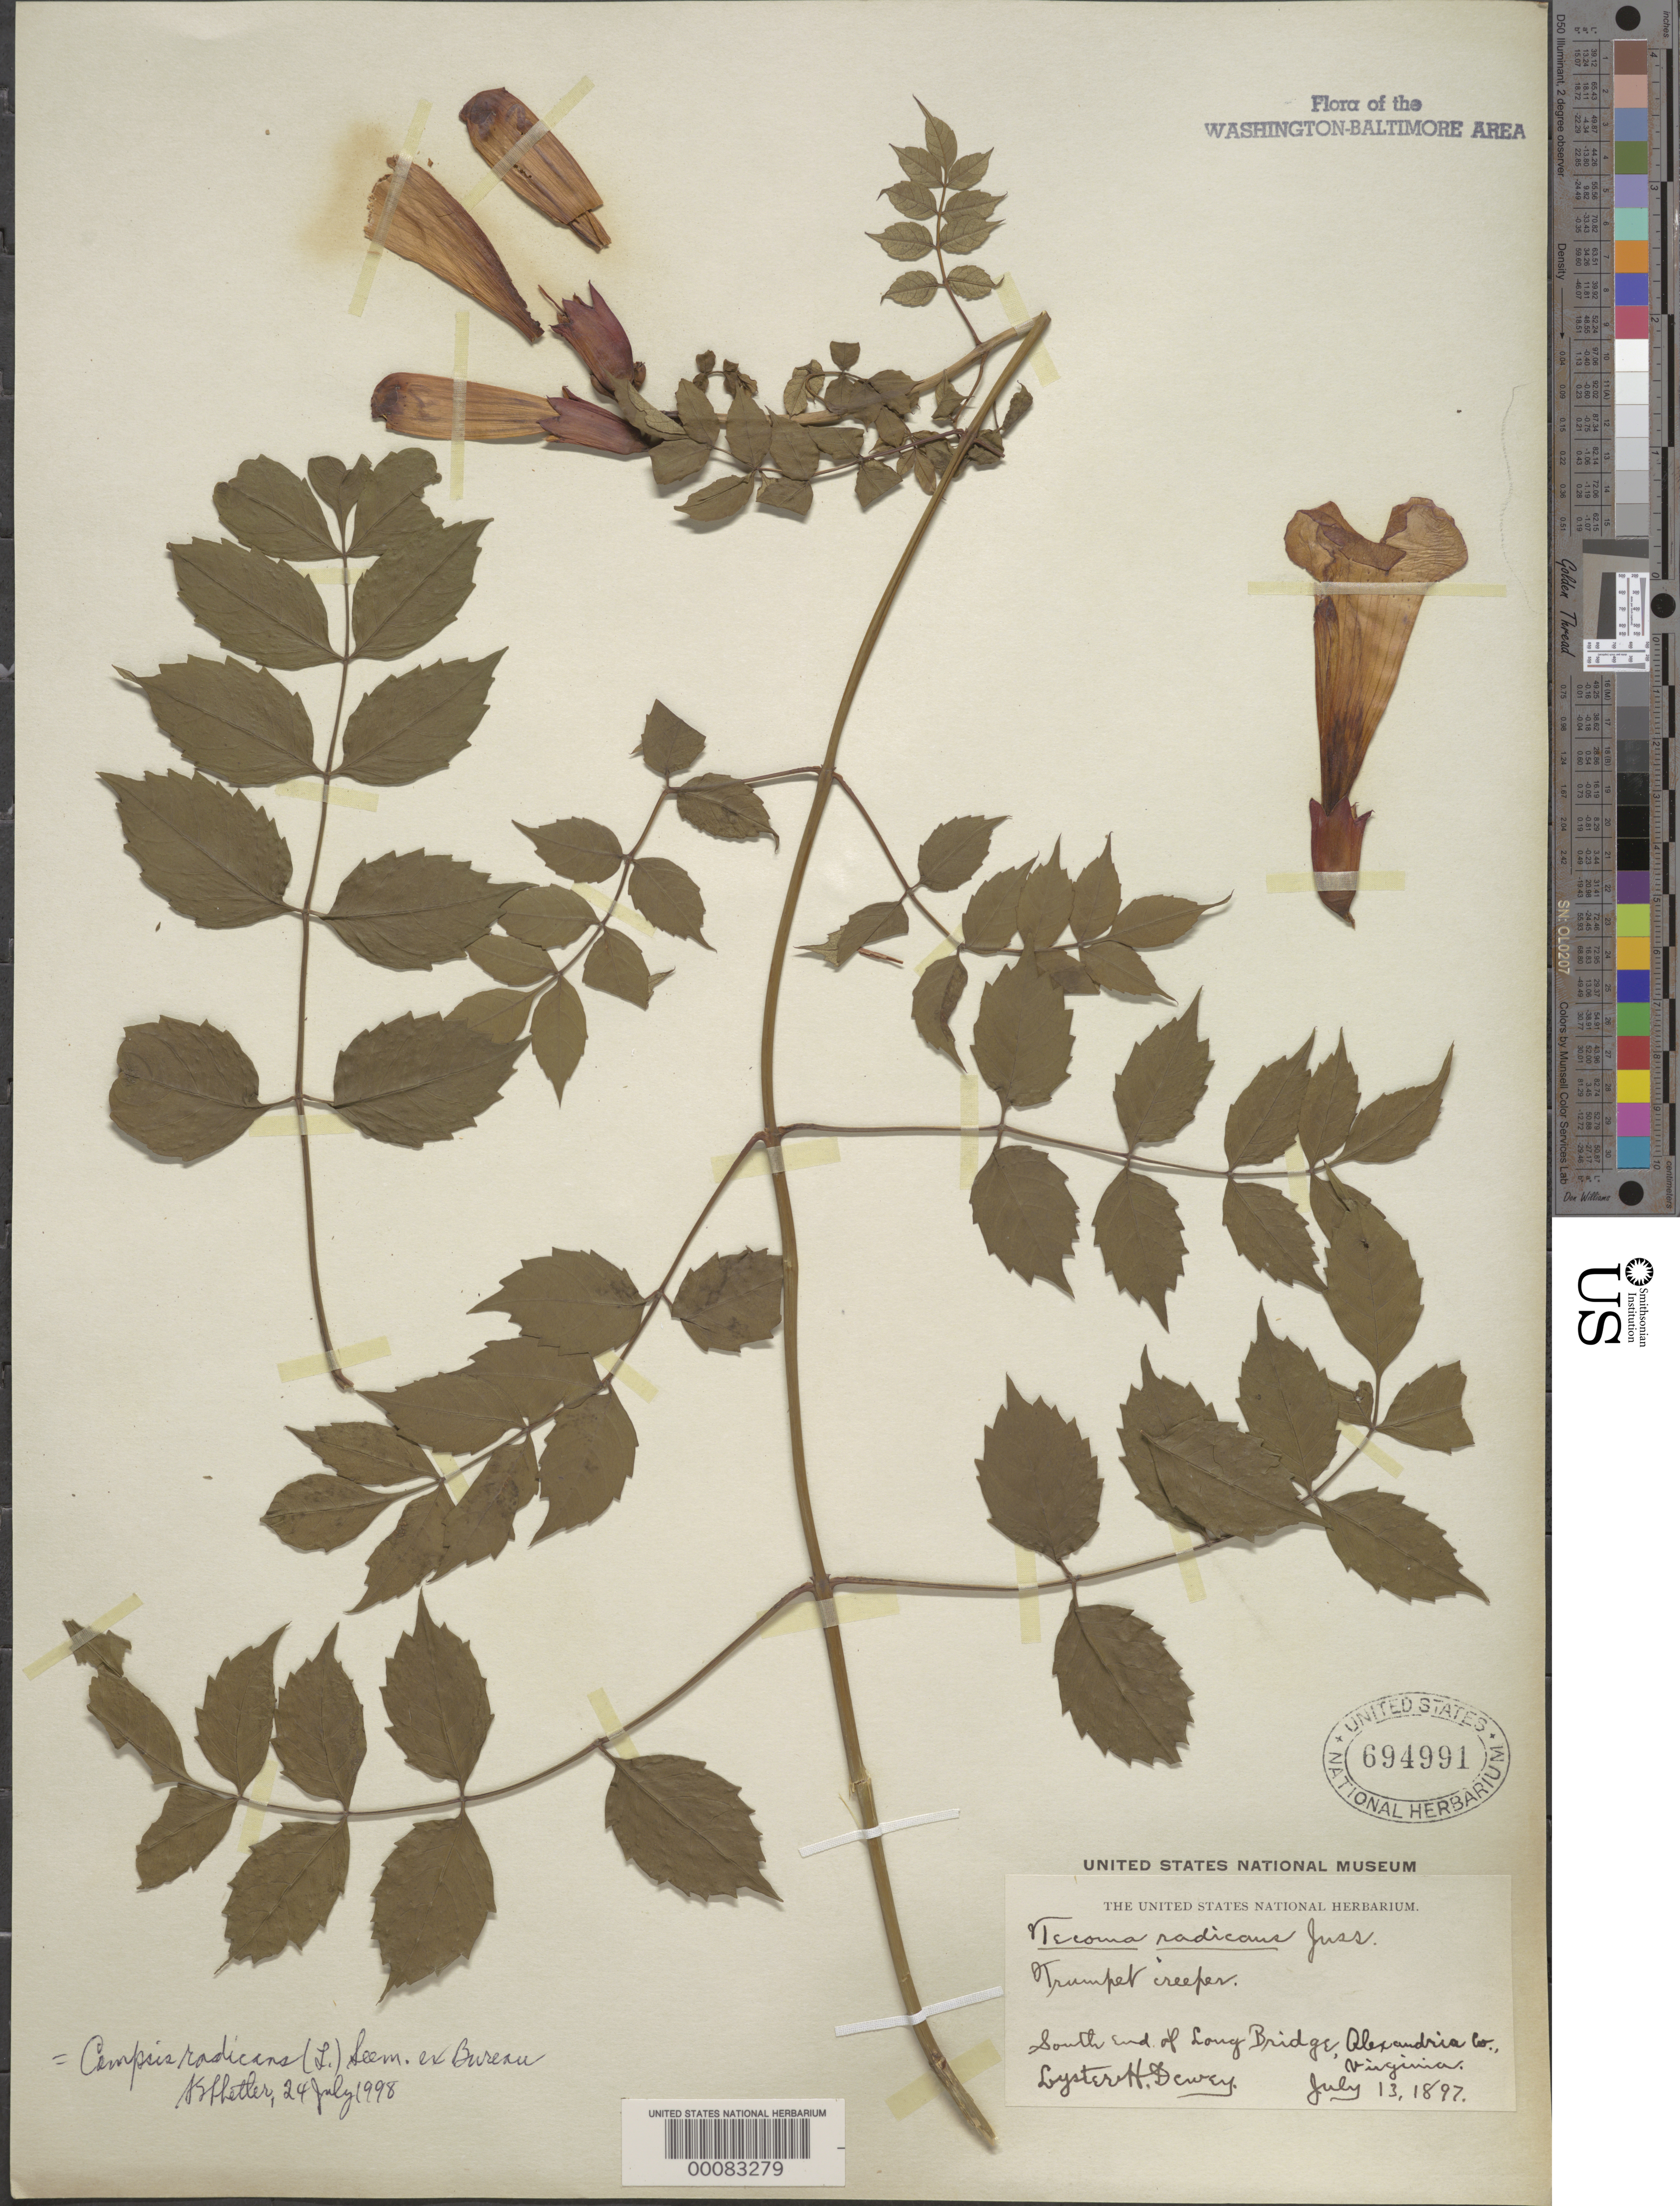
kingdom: Plantae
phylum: Tracheophyta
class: Magnoliopsida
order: Lamiales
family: Bignoniaceae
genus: Campsis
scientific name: Campsis radicans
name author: (L.) Seem.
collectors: L. H. Dewey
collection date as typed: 13 Jul 1897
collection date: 1897-07-13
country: United States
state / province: Virginia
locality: South end of Long Bridge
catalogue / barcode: US 694991